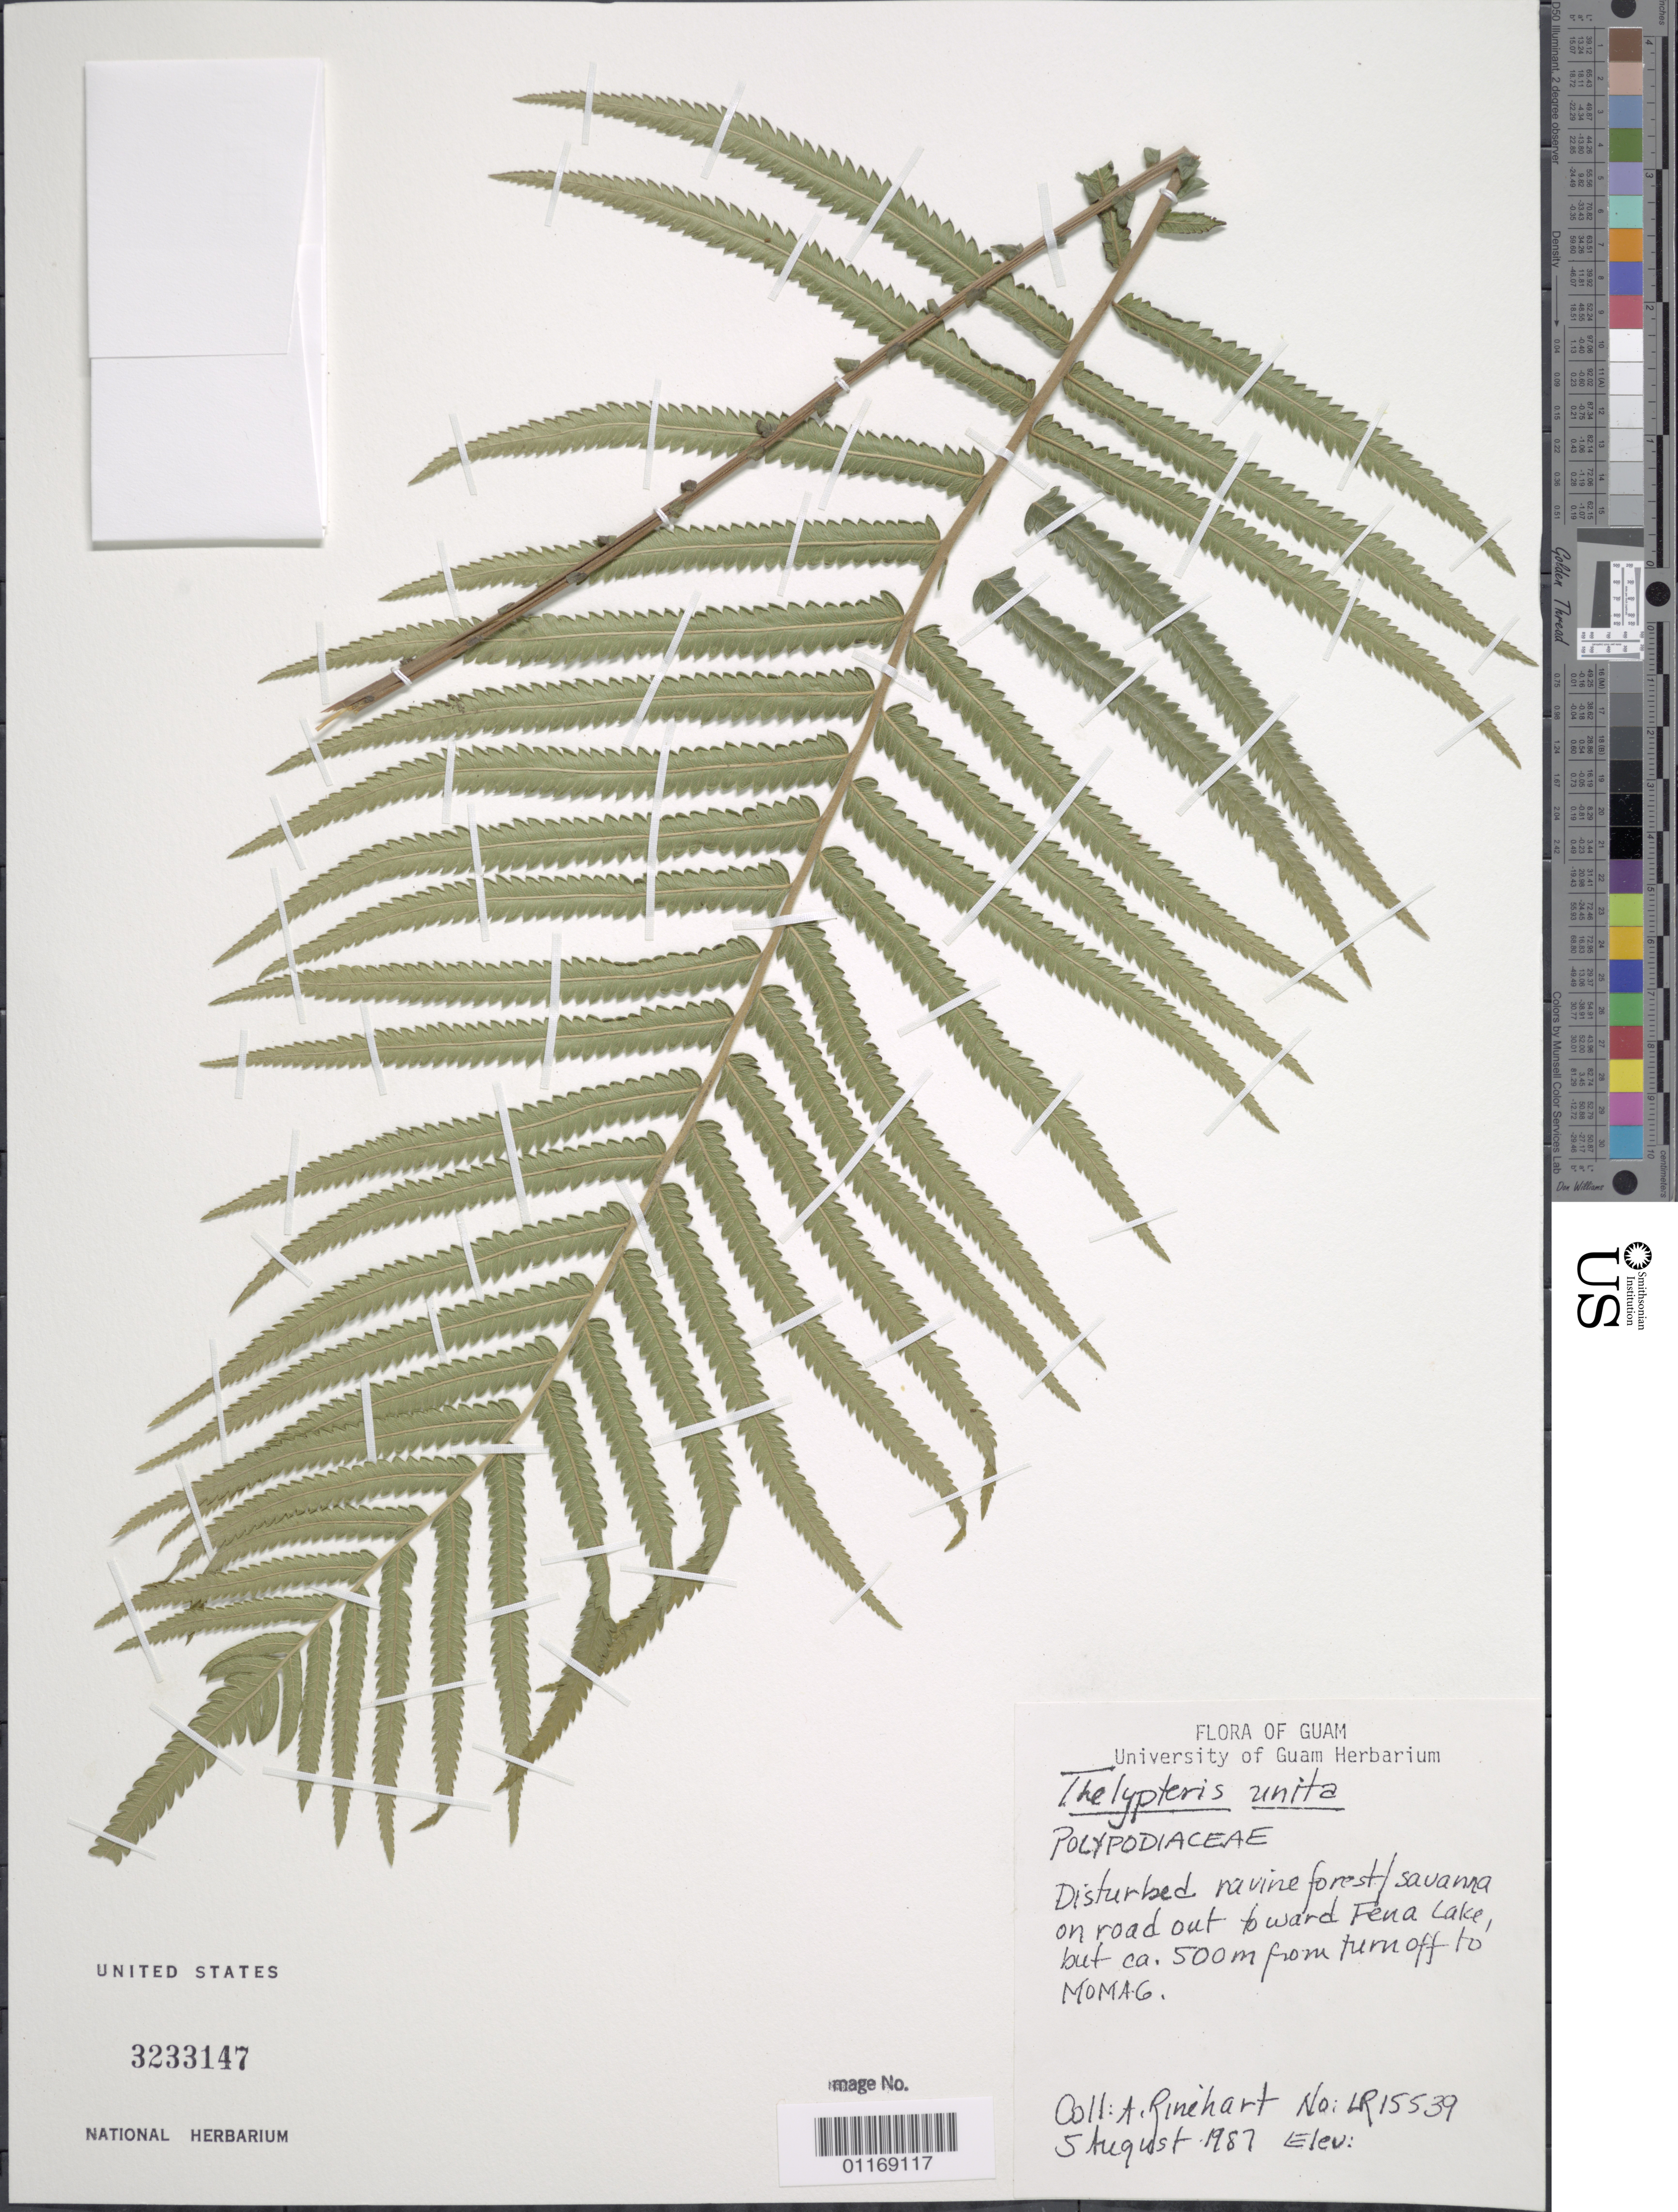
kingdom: Plantae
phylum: Tracheophyta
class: Polypodiopsida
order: Polypodiales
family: Thelypteridaceae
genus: Sphaerostephanos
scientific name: Sphaerostephanos unitus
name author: (L.) Holttum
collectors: A. Rinehart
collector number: LR15539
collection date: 1987-08-05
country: Guam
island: Guam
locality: On road out toward Fena Lake, but ca. 500 m from turn off to MOMAG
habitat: Disturbed ravine forest/savanna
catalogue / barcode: US 3233147